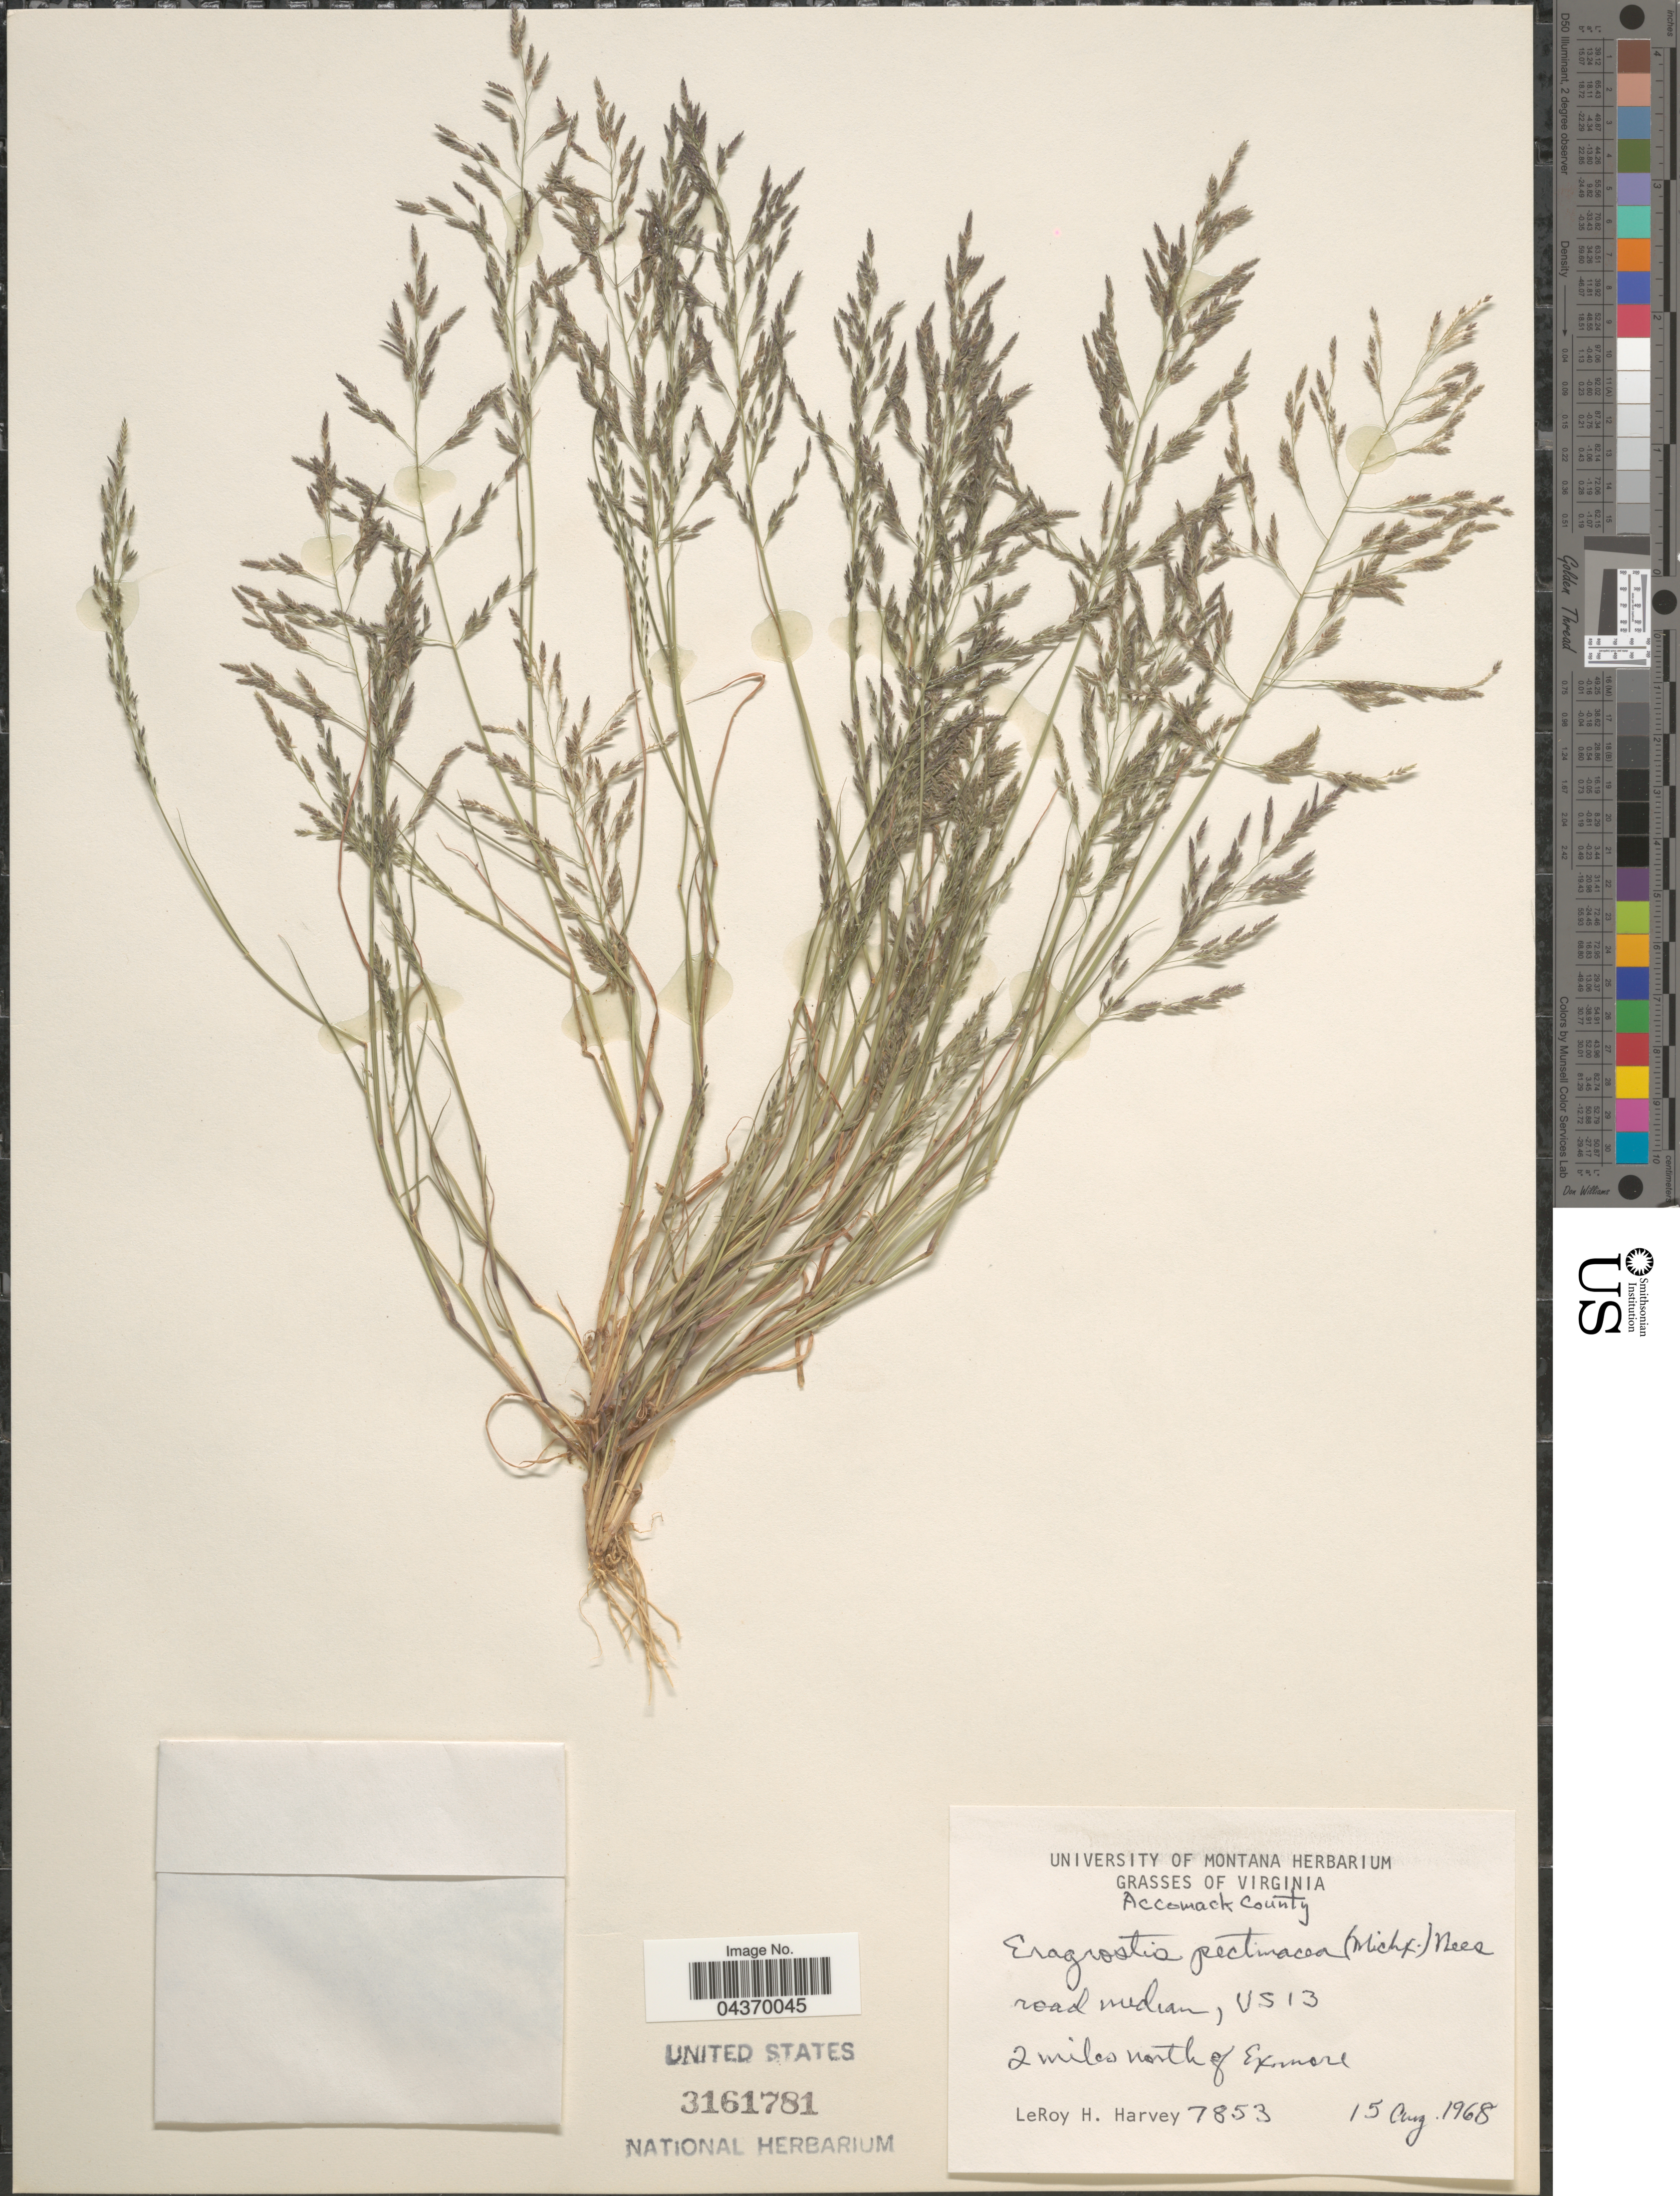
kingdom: Plantae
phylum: Tracheophyta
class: Liliopsida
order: Poales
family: Poaceae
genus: Eragrostis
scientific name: Eragrostis pectinacea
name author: (Michx.) Nees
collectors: L. H. Harvey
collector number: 7853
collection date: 1968-08-15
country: United States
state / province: Virginia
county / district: Accomack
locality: Road median, US 13. 2 miles north of Exmore.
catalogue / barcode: US 3161781